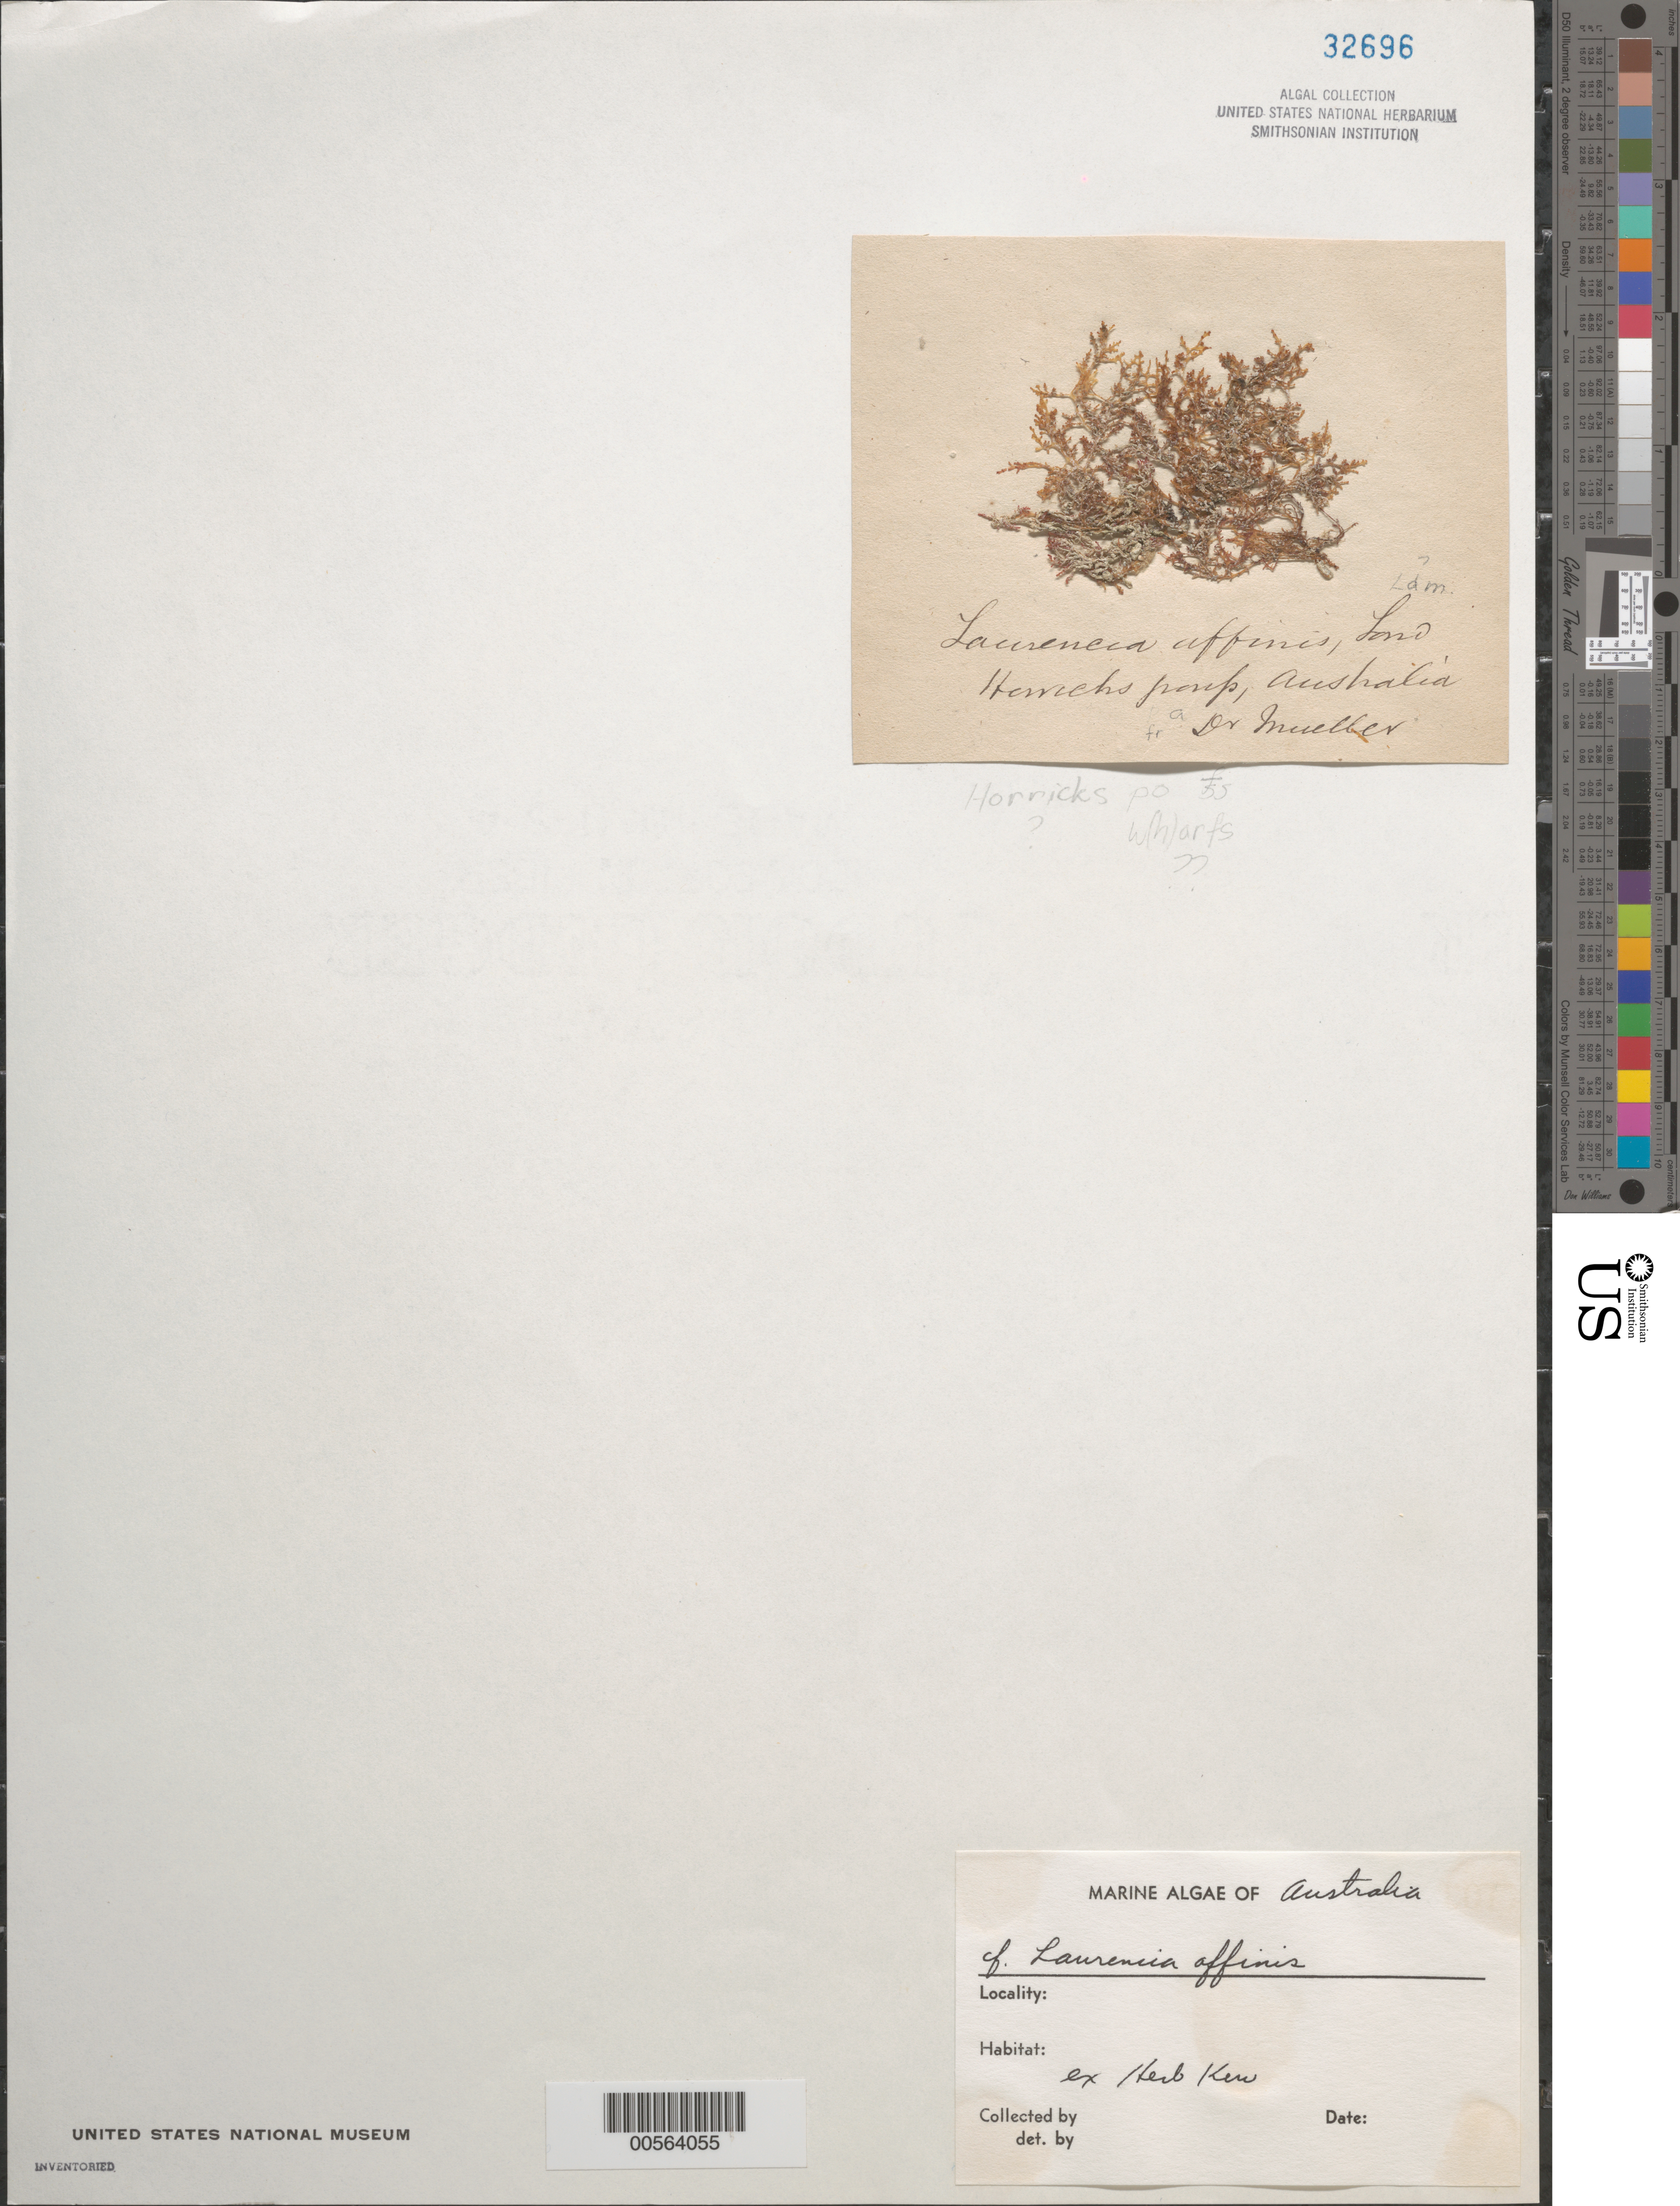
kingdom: Plantae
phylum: Rhodophyta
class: Florideophyceae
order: Ceramiales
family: Rhodomelaceae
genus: Laurencia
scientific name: Laurencia filiformis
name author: (C. Agardh) Mont.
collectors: F. Mueller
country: Australia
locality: Horricks (illegible)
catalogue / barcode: US 32696